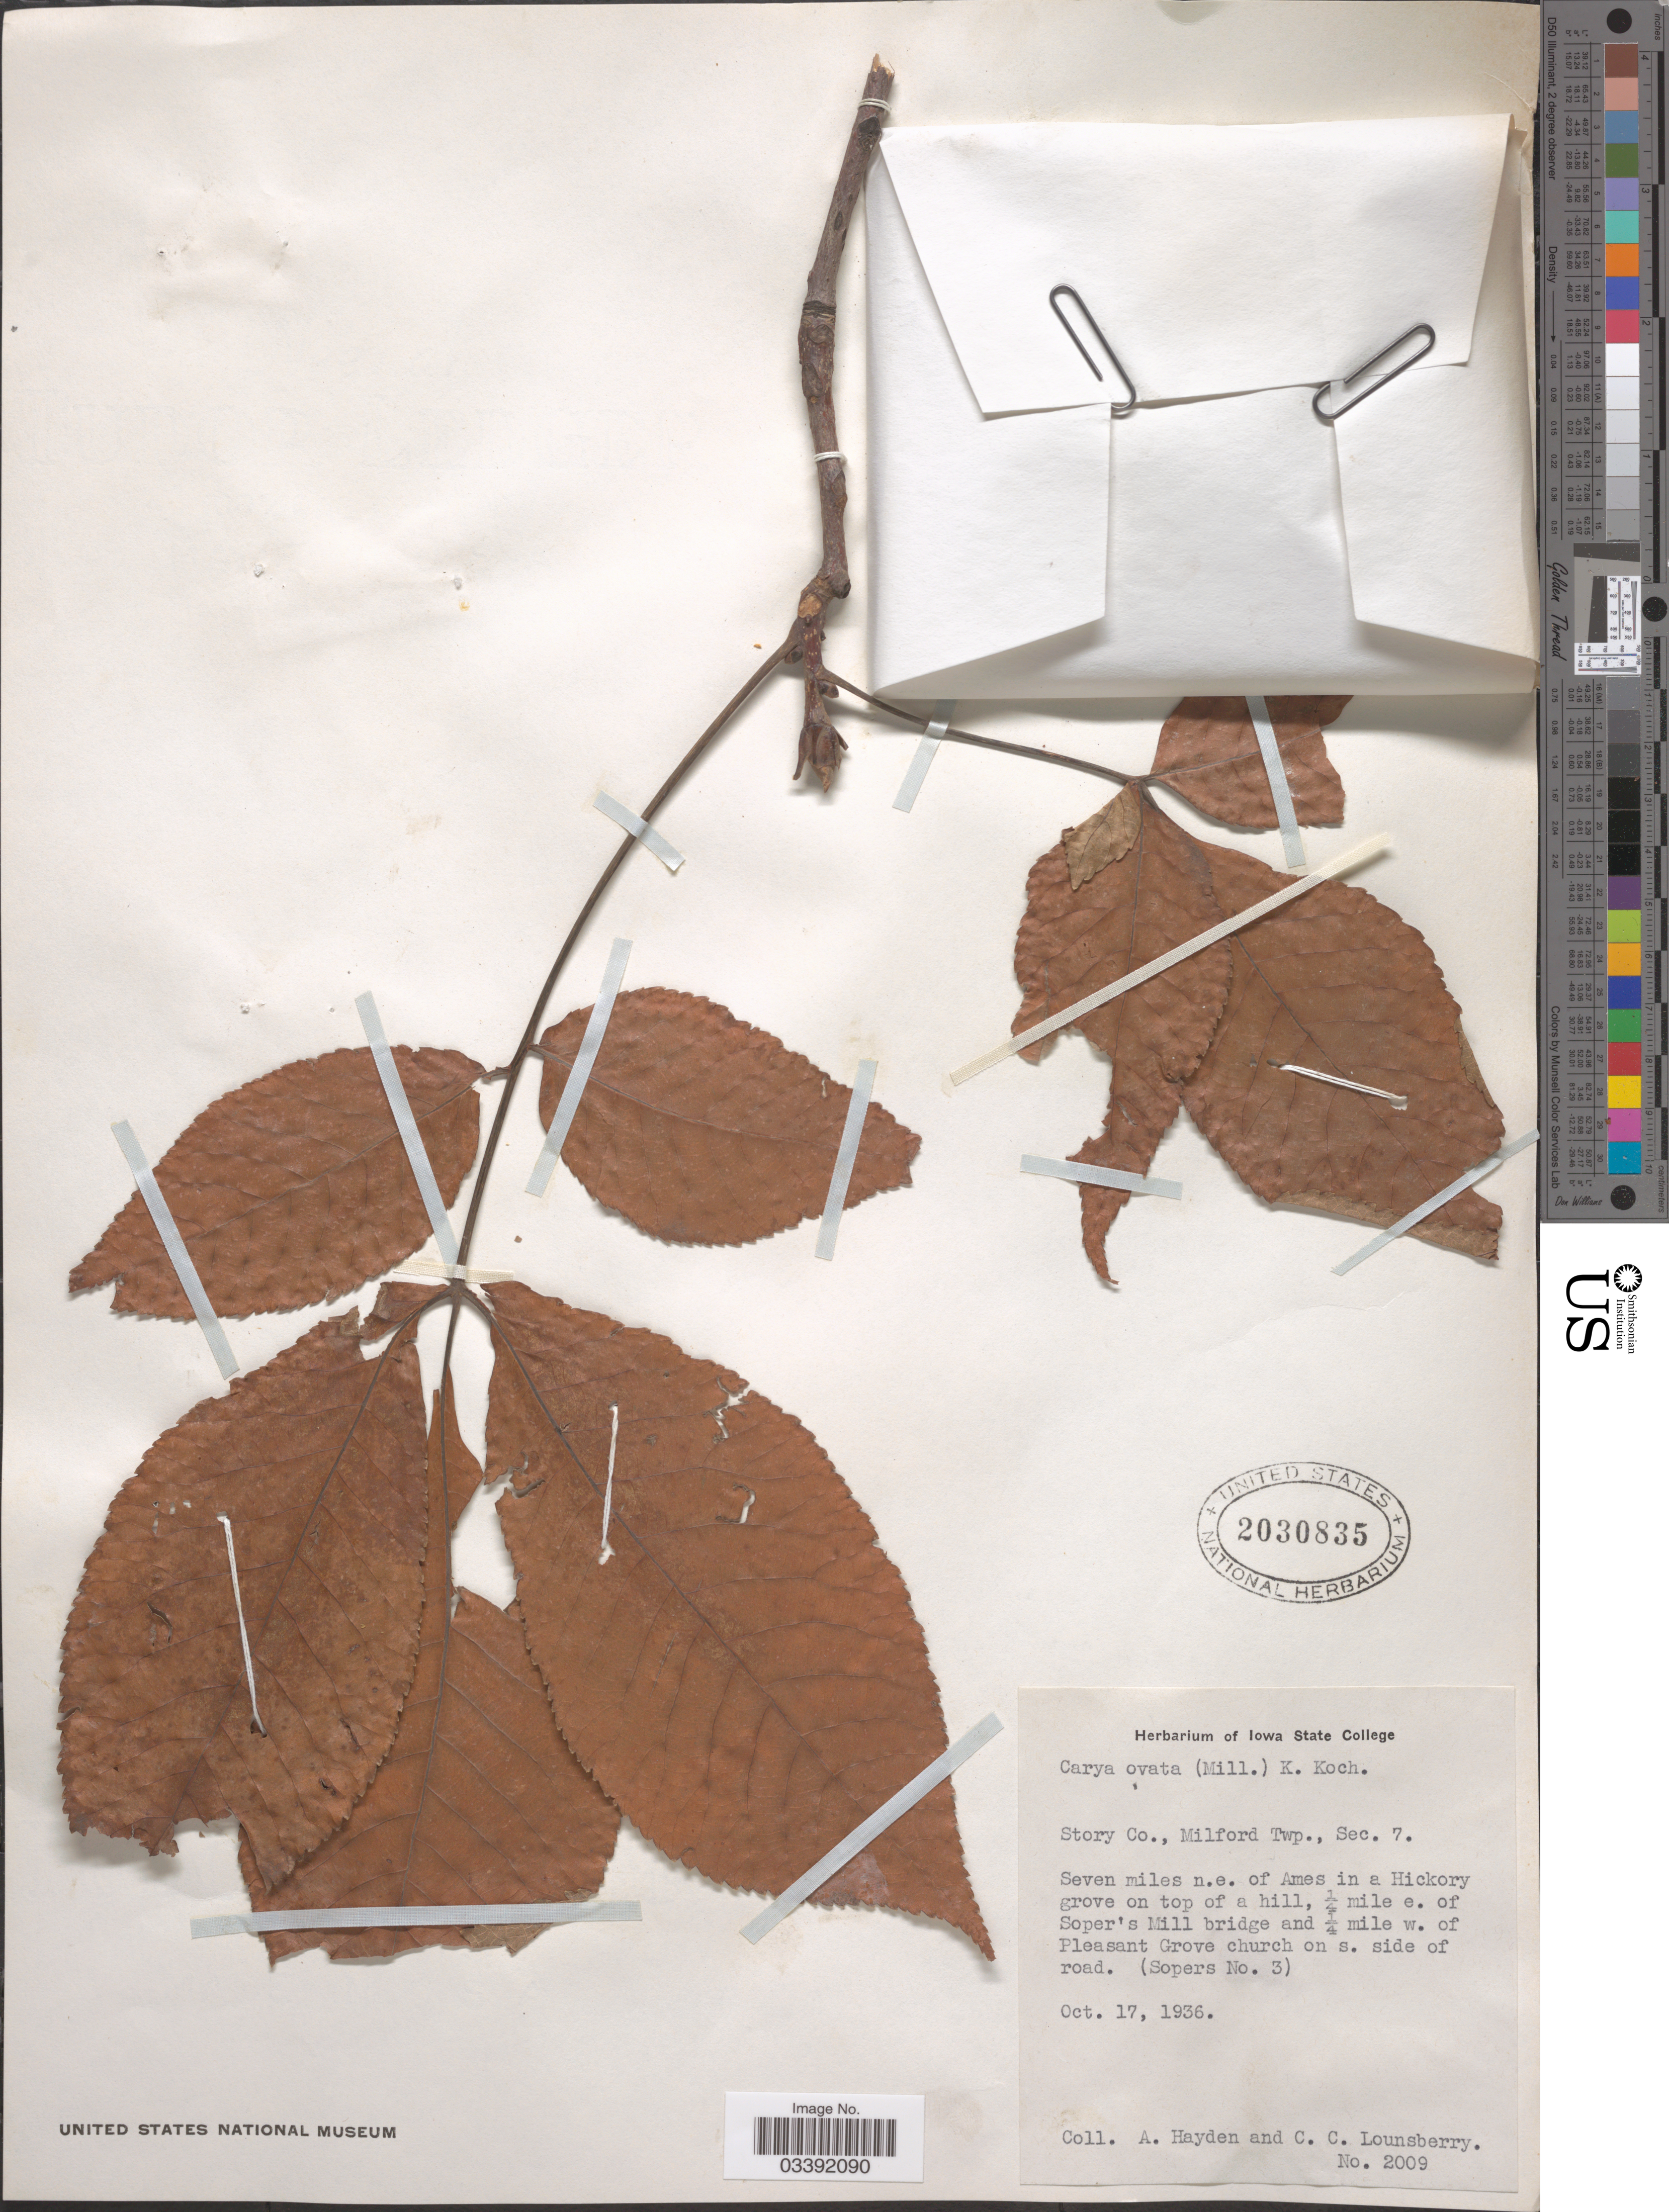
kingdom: Plantae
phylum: Tracheophyta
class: Magnoliopsida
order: Fagales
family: Juglandaceae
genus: Carya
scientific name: Carya ovata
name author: (Mill.) K. Koch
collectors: Ada Hayden & C. Lounsberry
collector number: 2009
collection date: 1936-10-17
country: United States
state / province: Iowa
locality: Story Co., Milford Twp., Sec. 7. Seven miles n.e. of Ames in a Hickory grove on top of a hill, ¼ mile e. of Soper's Mill bridge and ¼ mile w. of Pleasant Grove church on s. side of road. (Sopers No. 3).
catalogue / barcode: US 2030835